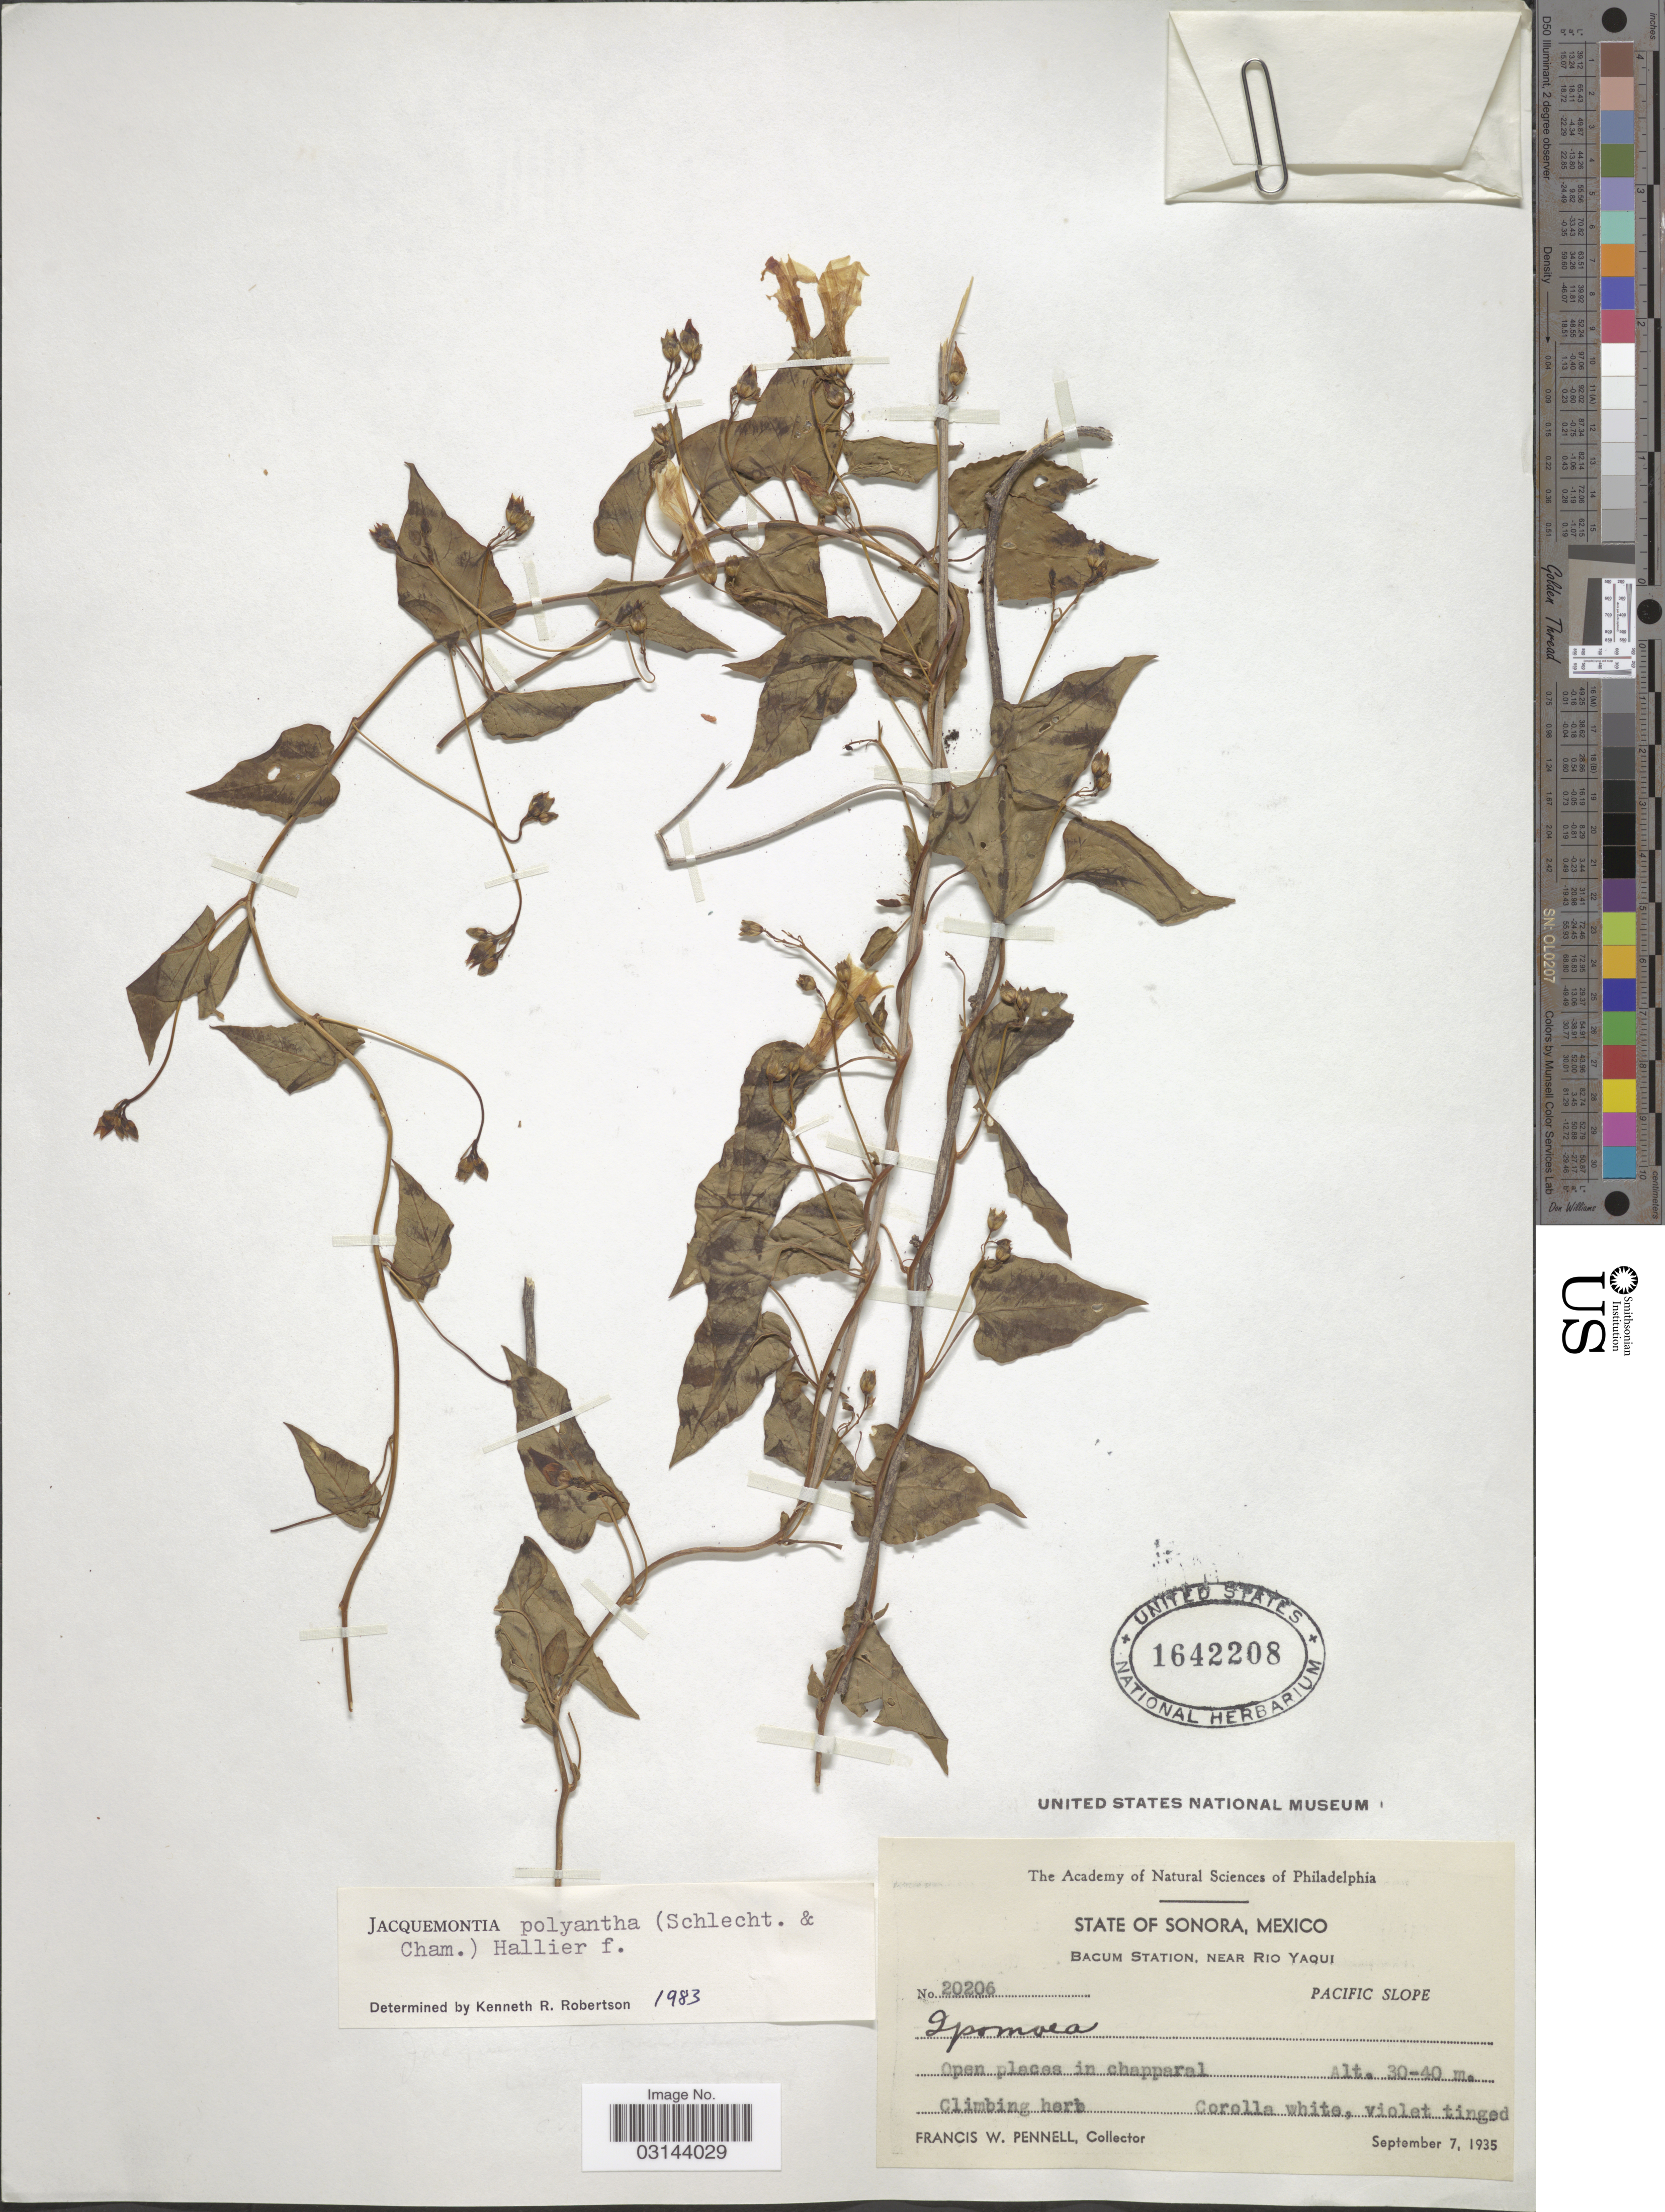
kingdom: Plantae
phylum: Tracheophyta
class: Magnoliopsida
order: Solanales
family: Convolvulaceae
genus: Jacquemontia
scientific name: Jacquemontia polyantha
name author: (Schltdl. & Cham.) Hallier f.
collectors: F. W. Pennell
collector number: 20206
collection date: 1935-09-07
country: Mexico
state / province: Sonora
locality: State of Sonora, Bacum Station, Near Rio Yaqui, Pacific Slope.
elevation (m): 30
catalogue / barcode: US 1642208